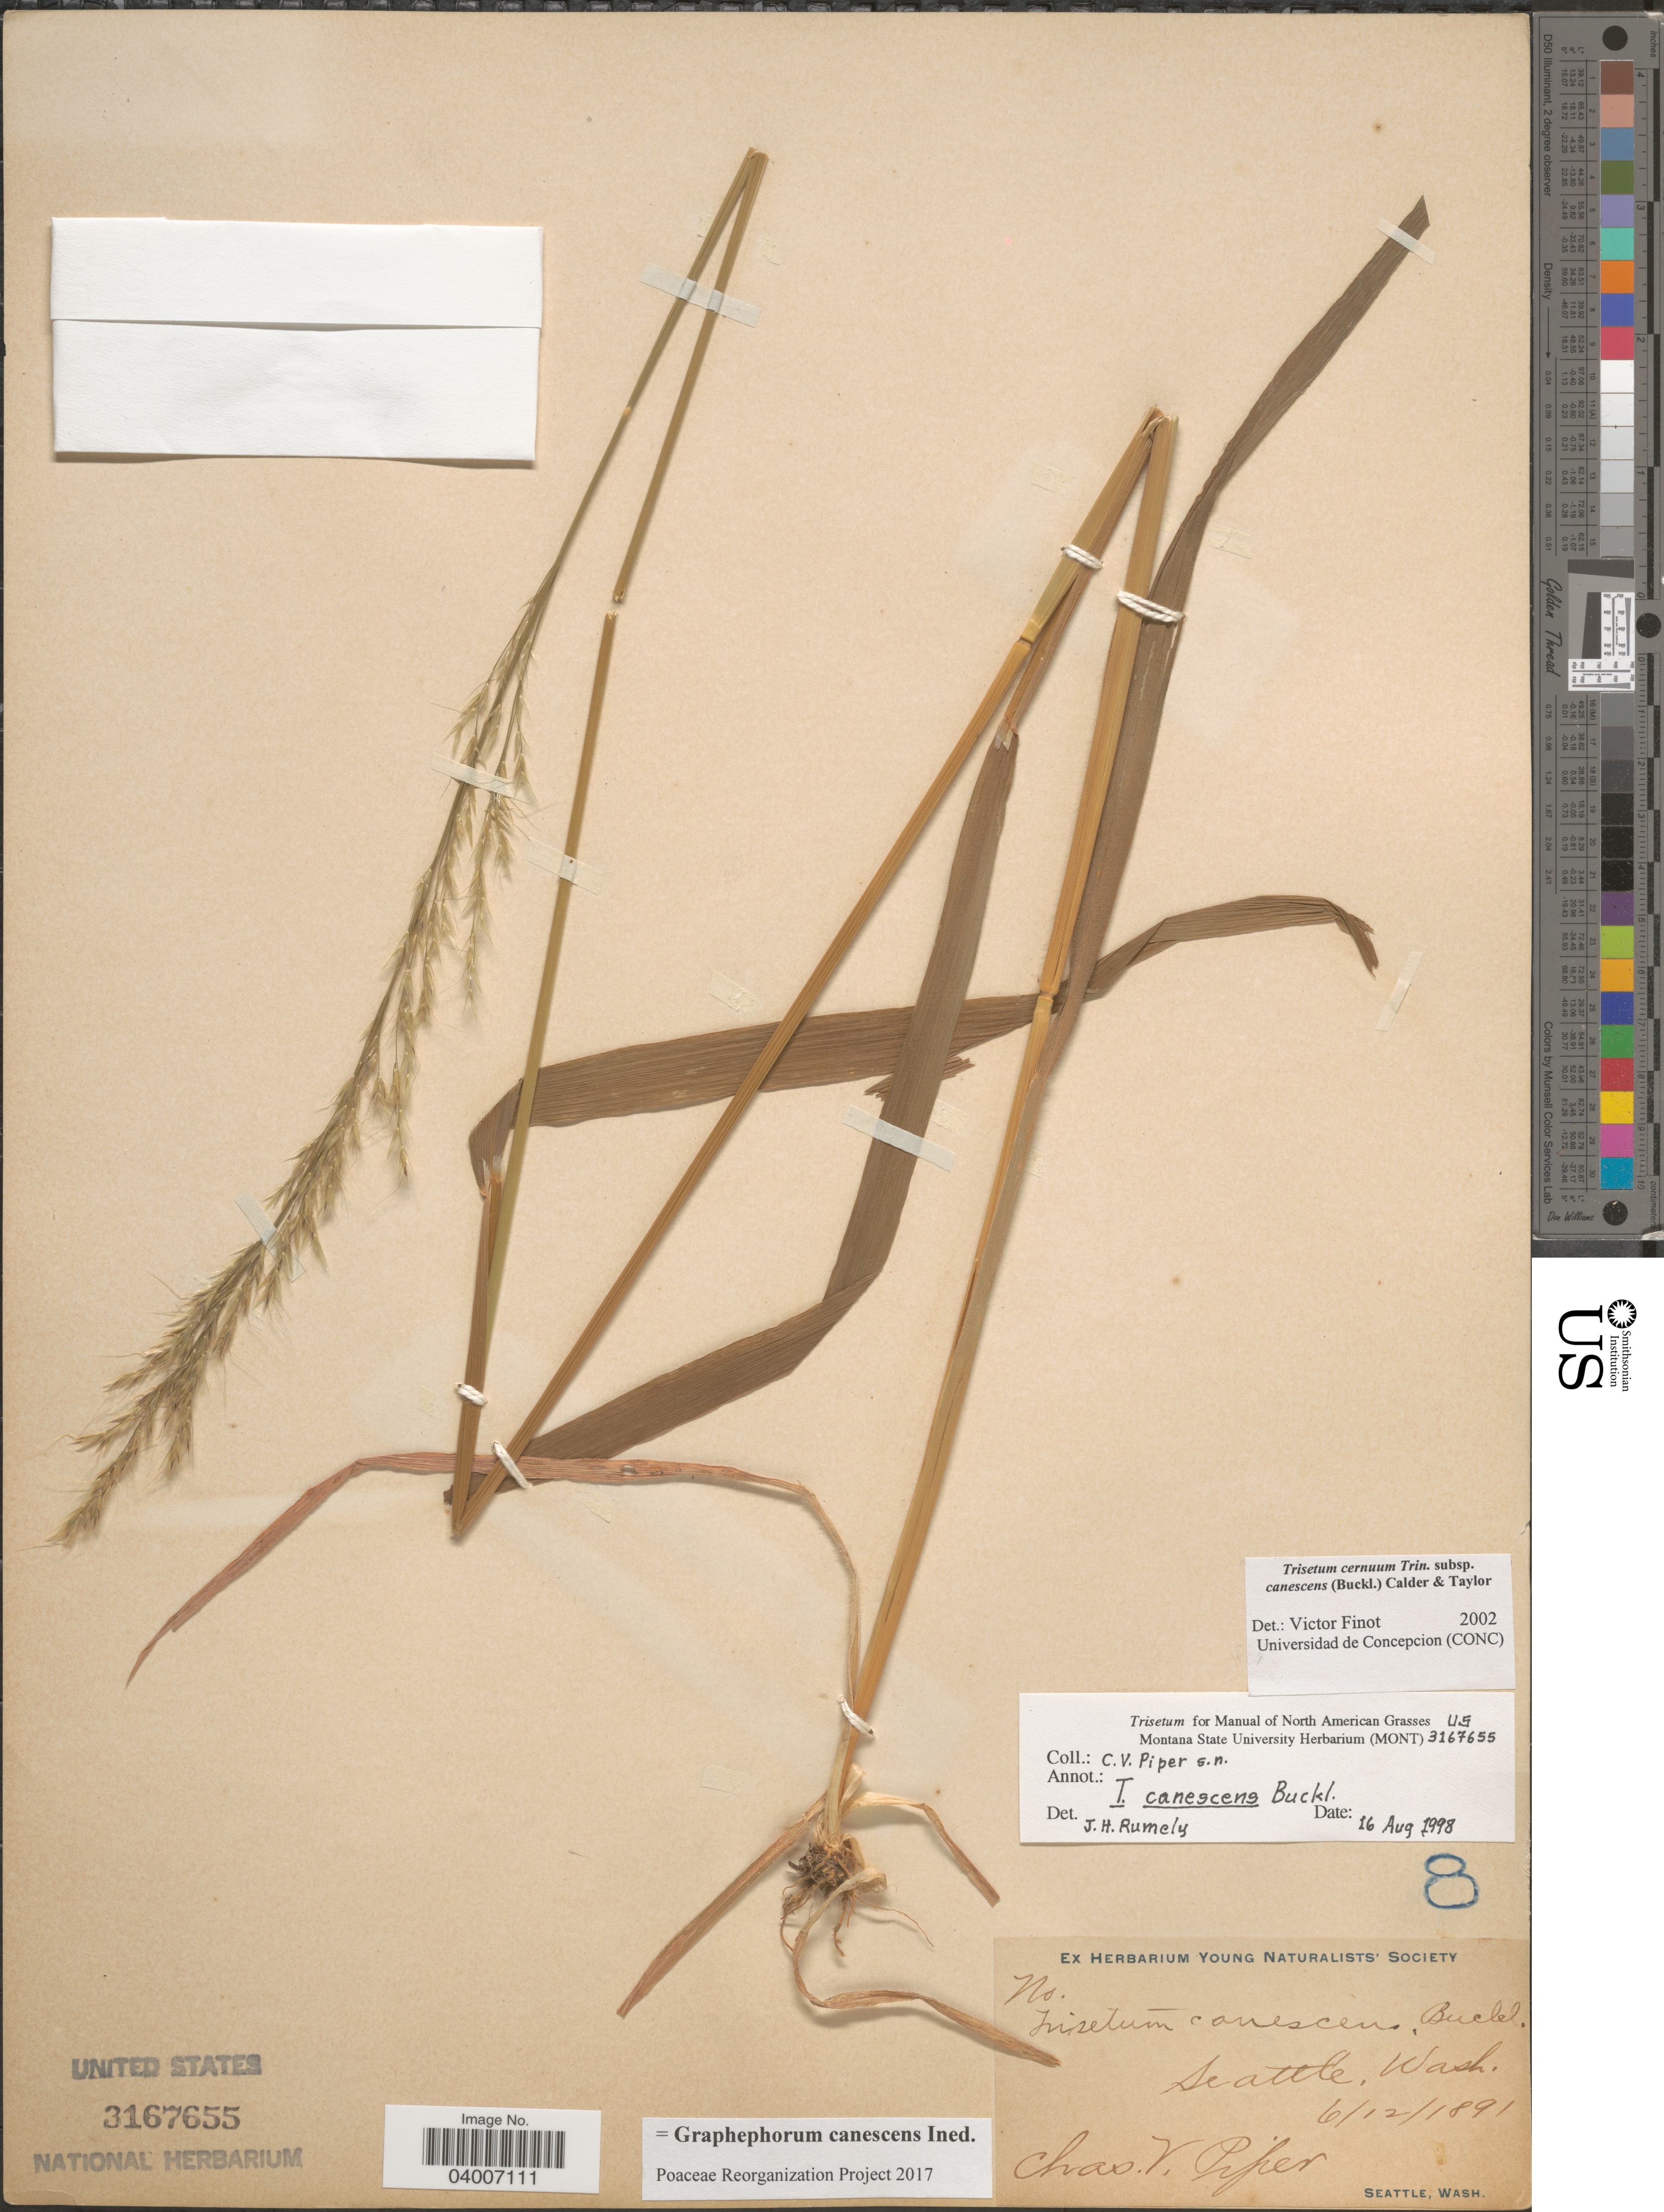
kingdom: Plantae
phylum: Tracheophyta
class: Liliopsida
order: Poales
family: Poaceae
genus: Graphephorum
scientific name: Graphephorum canescens ined.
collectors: C. V. Piper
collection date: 1891-06-12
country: United States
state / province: Washington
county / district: King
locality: Seattle.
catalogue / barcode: US 3167655